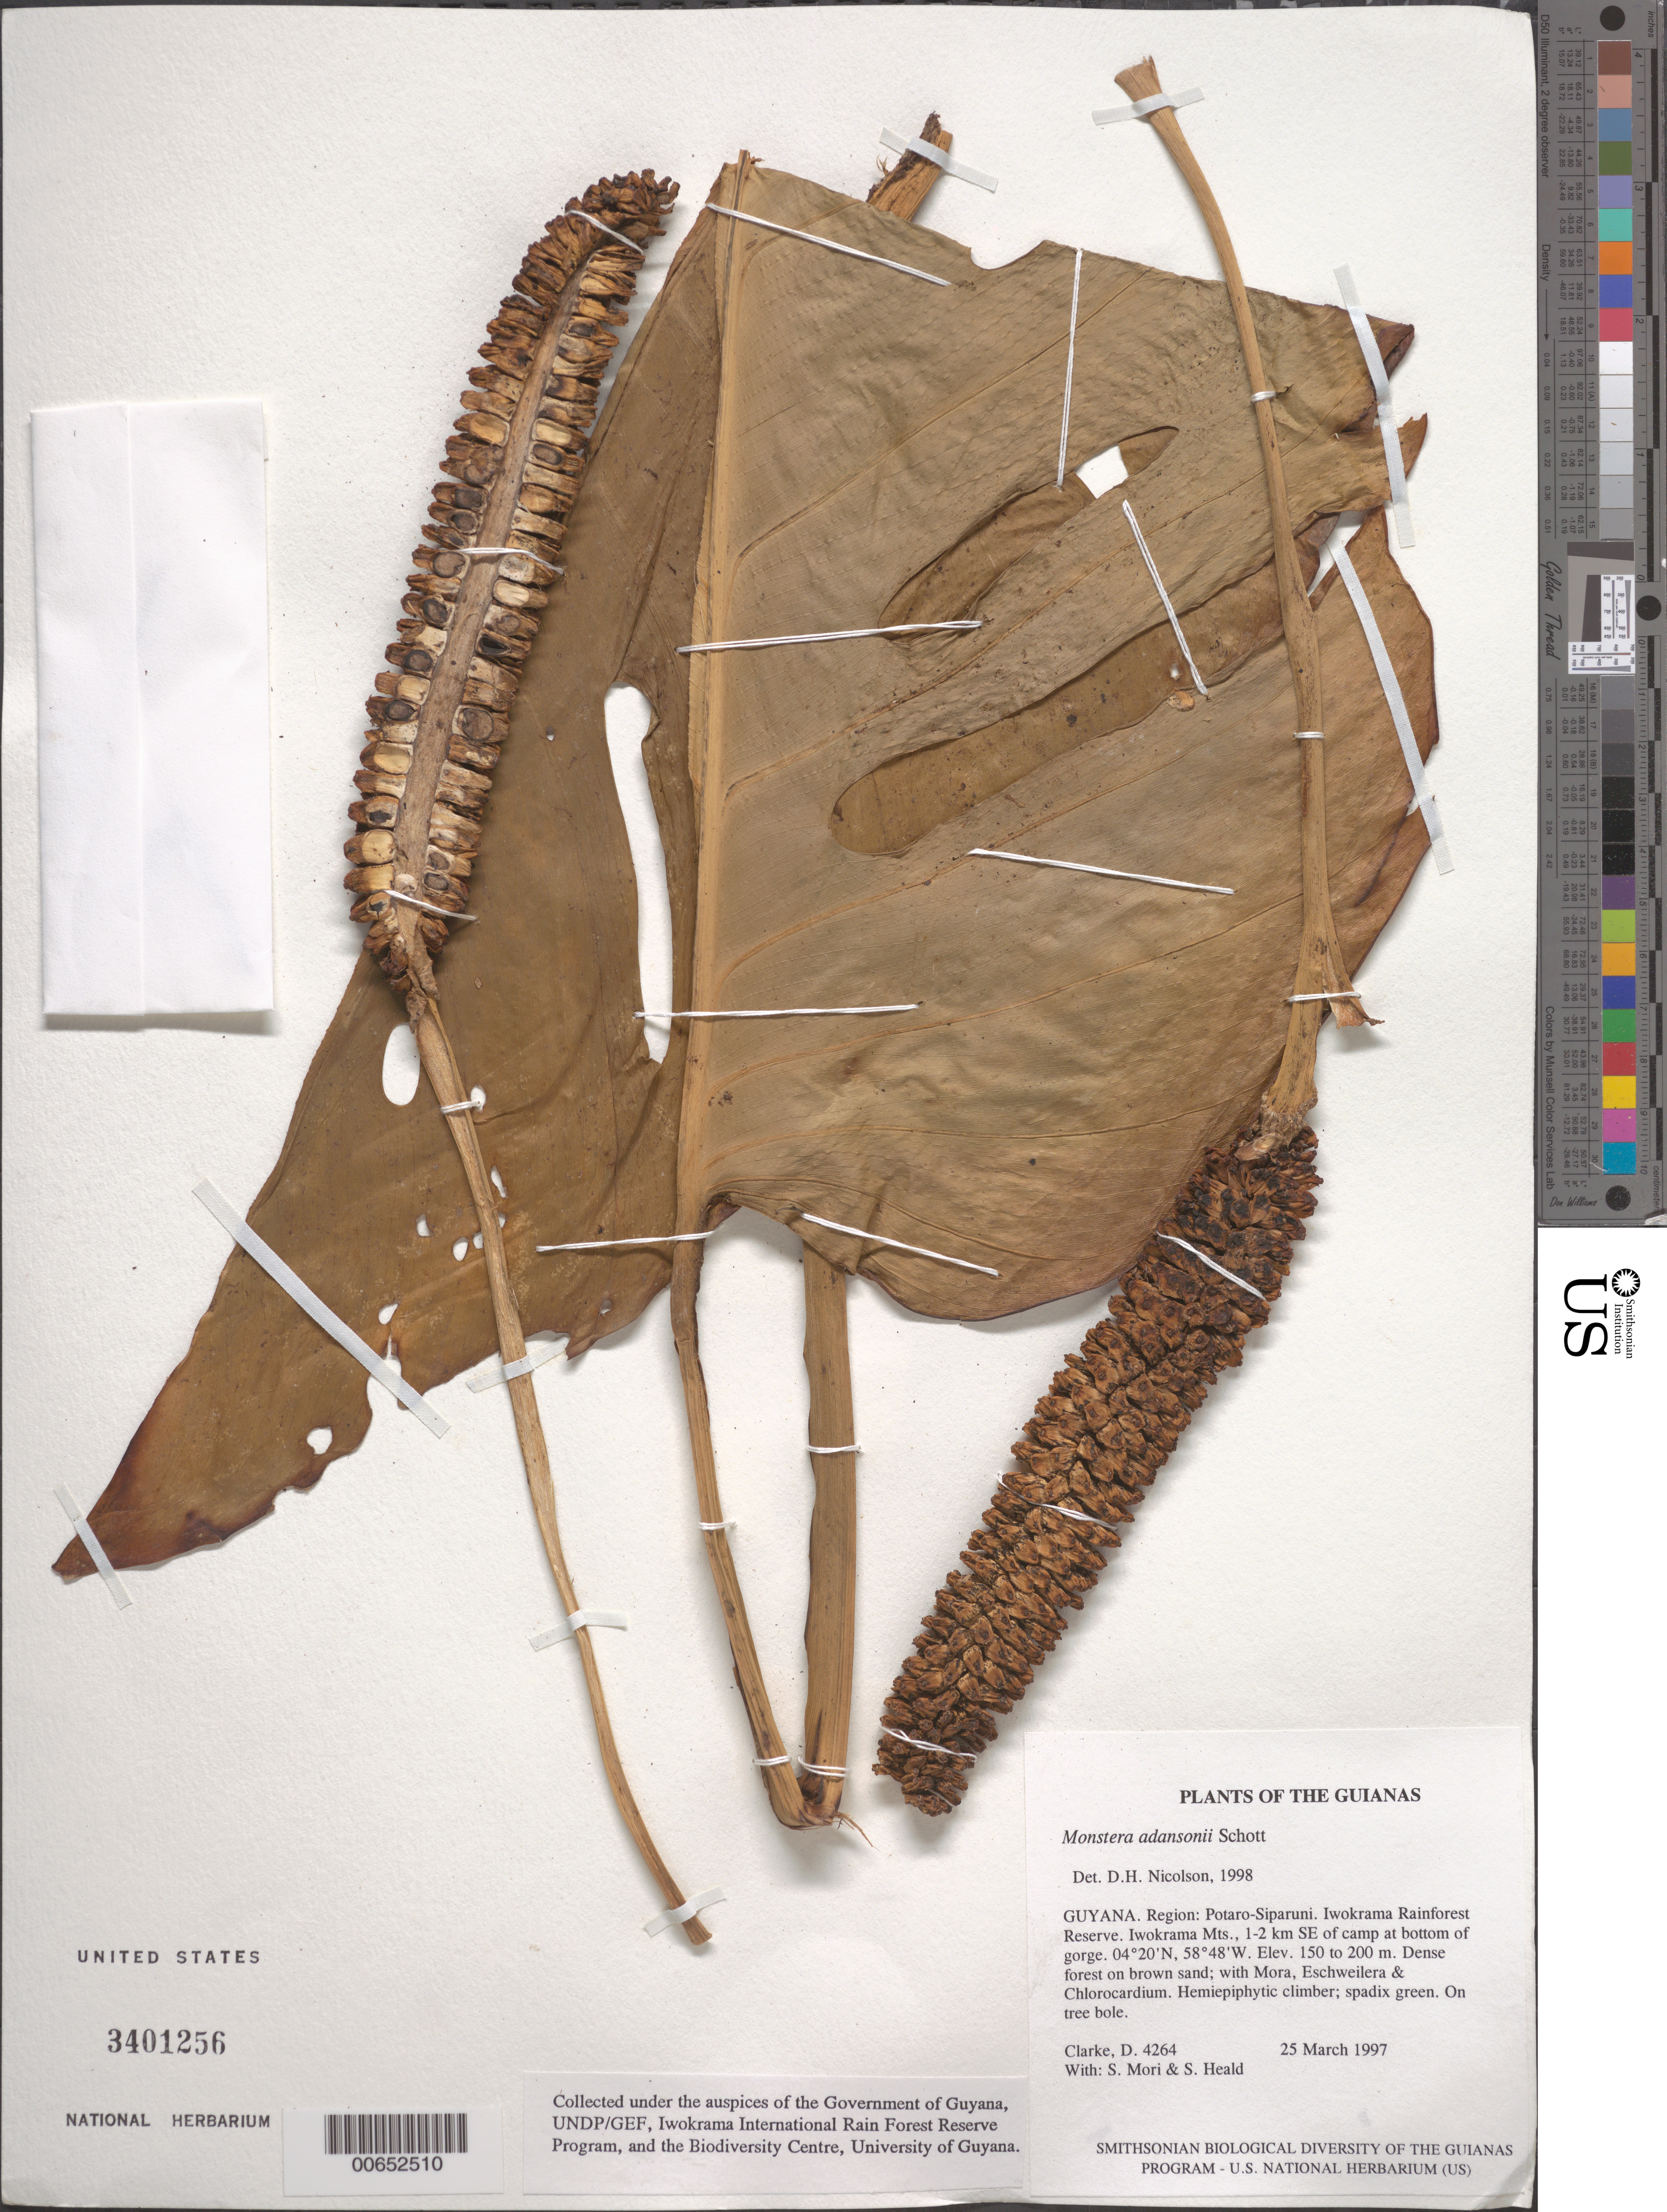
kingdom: Plantae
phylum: Tracheophyta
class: Liliopsida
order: Alismatales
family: Araceae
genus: Monstera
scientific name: Monstera adansonii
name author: Schott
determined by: Nicolson, Dan H.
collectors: H. D. Clarke, S. Mori & S. Heald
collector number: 4264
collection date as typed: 25 March 1997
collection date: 1997-03-25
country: Guyana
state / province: Potaro-Siparuni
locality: Iwokrama Rainforest Reserve. Iwokrama Mts., 1-2 km SE of camp at bottom of gorge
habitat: Dense forest on brown sand; with Mora, Eschweilera & Chlorocardium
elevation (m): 150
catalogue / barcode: US 3401256